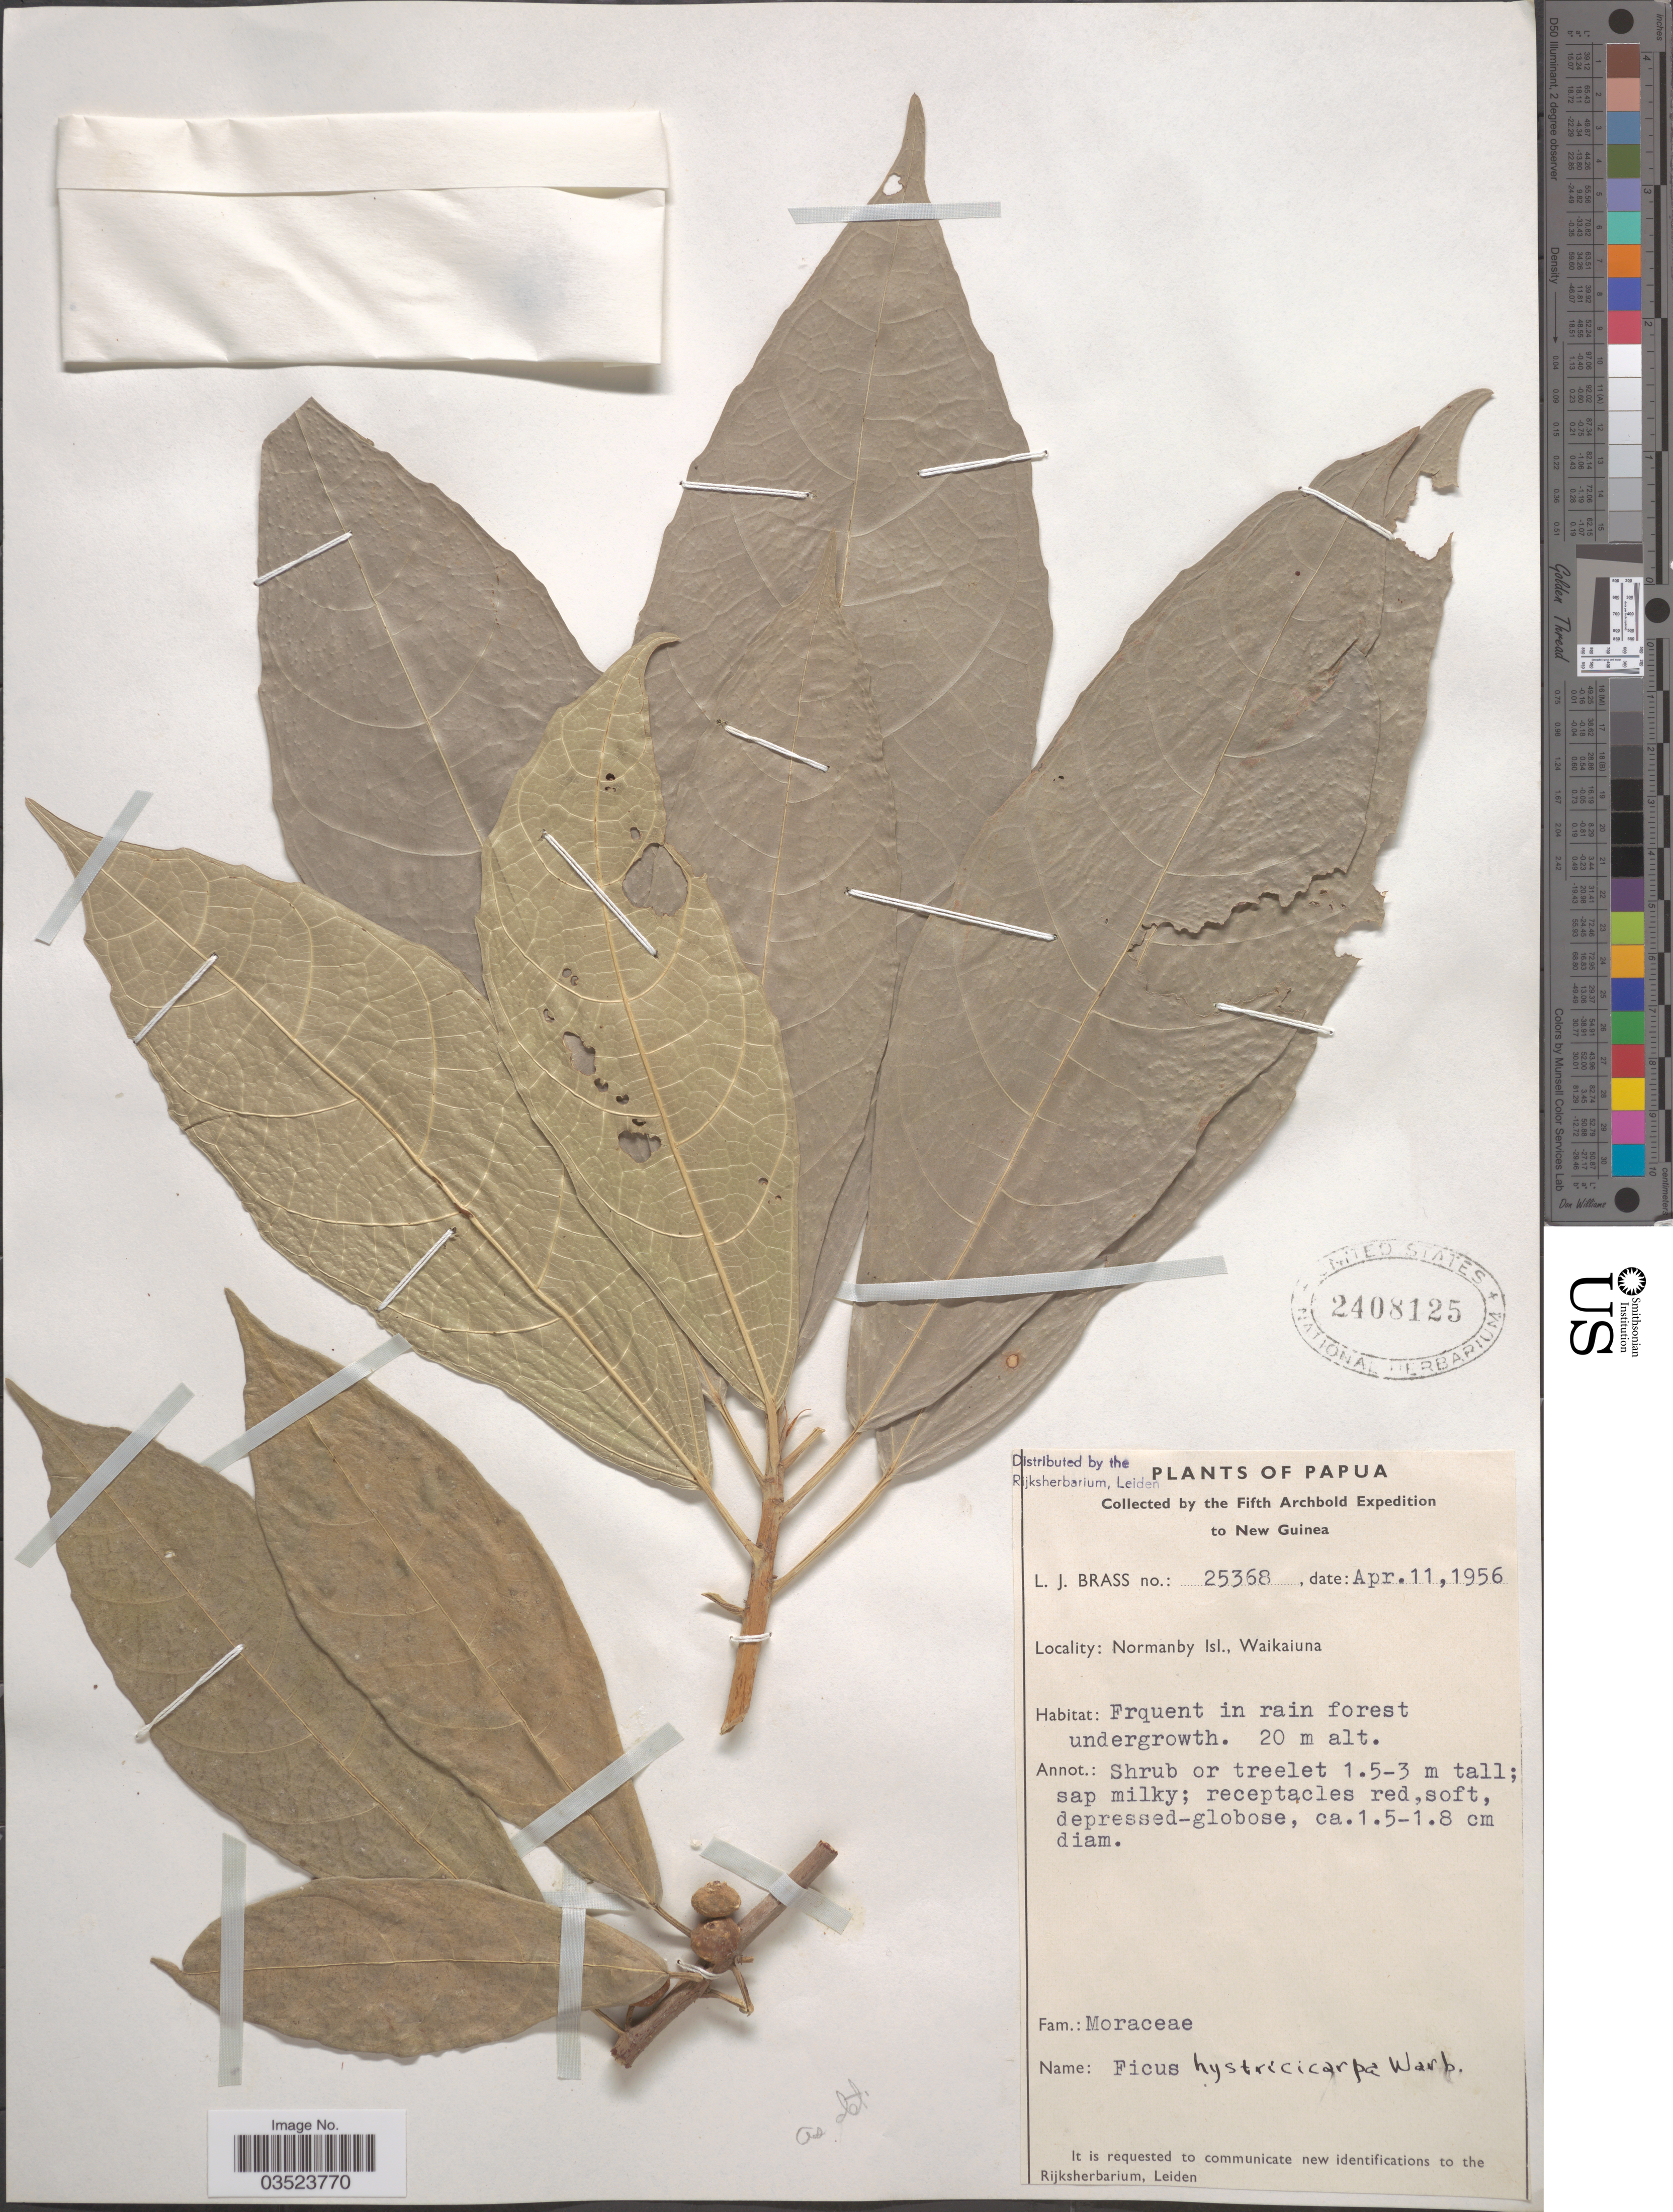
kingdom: Plantae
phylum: Tracheophyta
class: Magnoliopsida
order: Rosales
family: Moraceae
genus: Ficus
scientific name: Ficus hystricicarpa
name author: Warb.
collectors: L. J. Brass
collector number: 25368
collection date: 1956-04-11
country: Papua New Guinea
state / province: Milne Bay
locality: New Guinea. Normanby Isl., Waikaiuna.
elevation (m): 20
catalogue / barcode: US 2408125